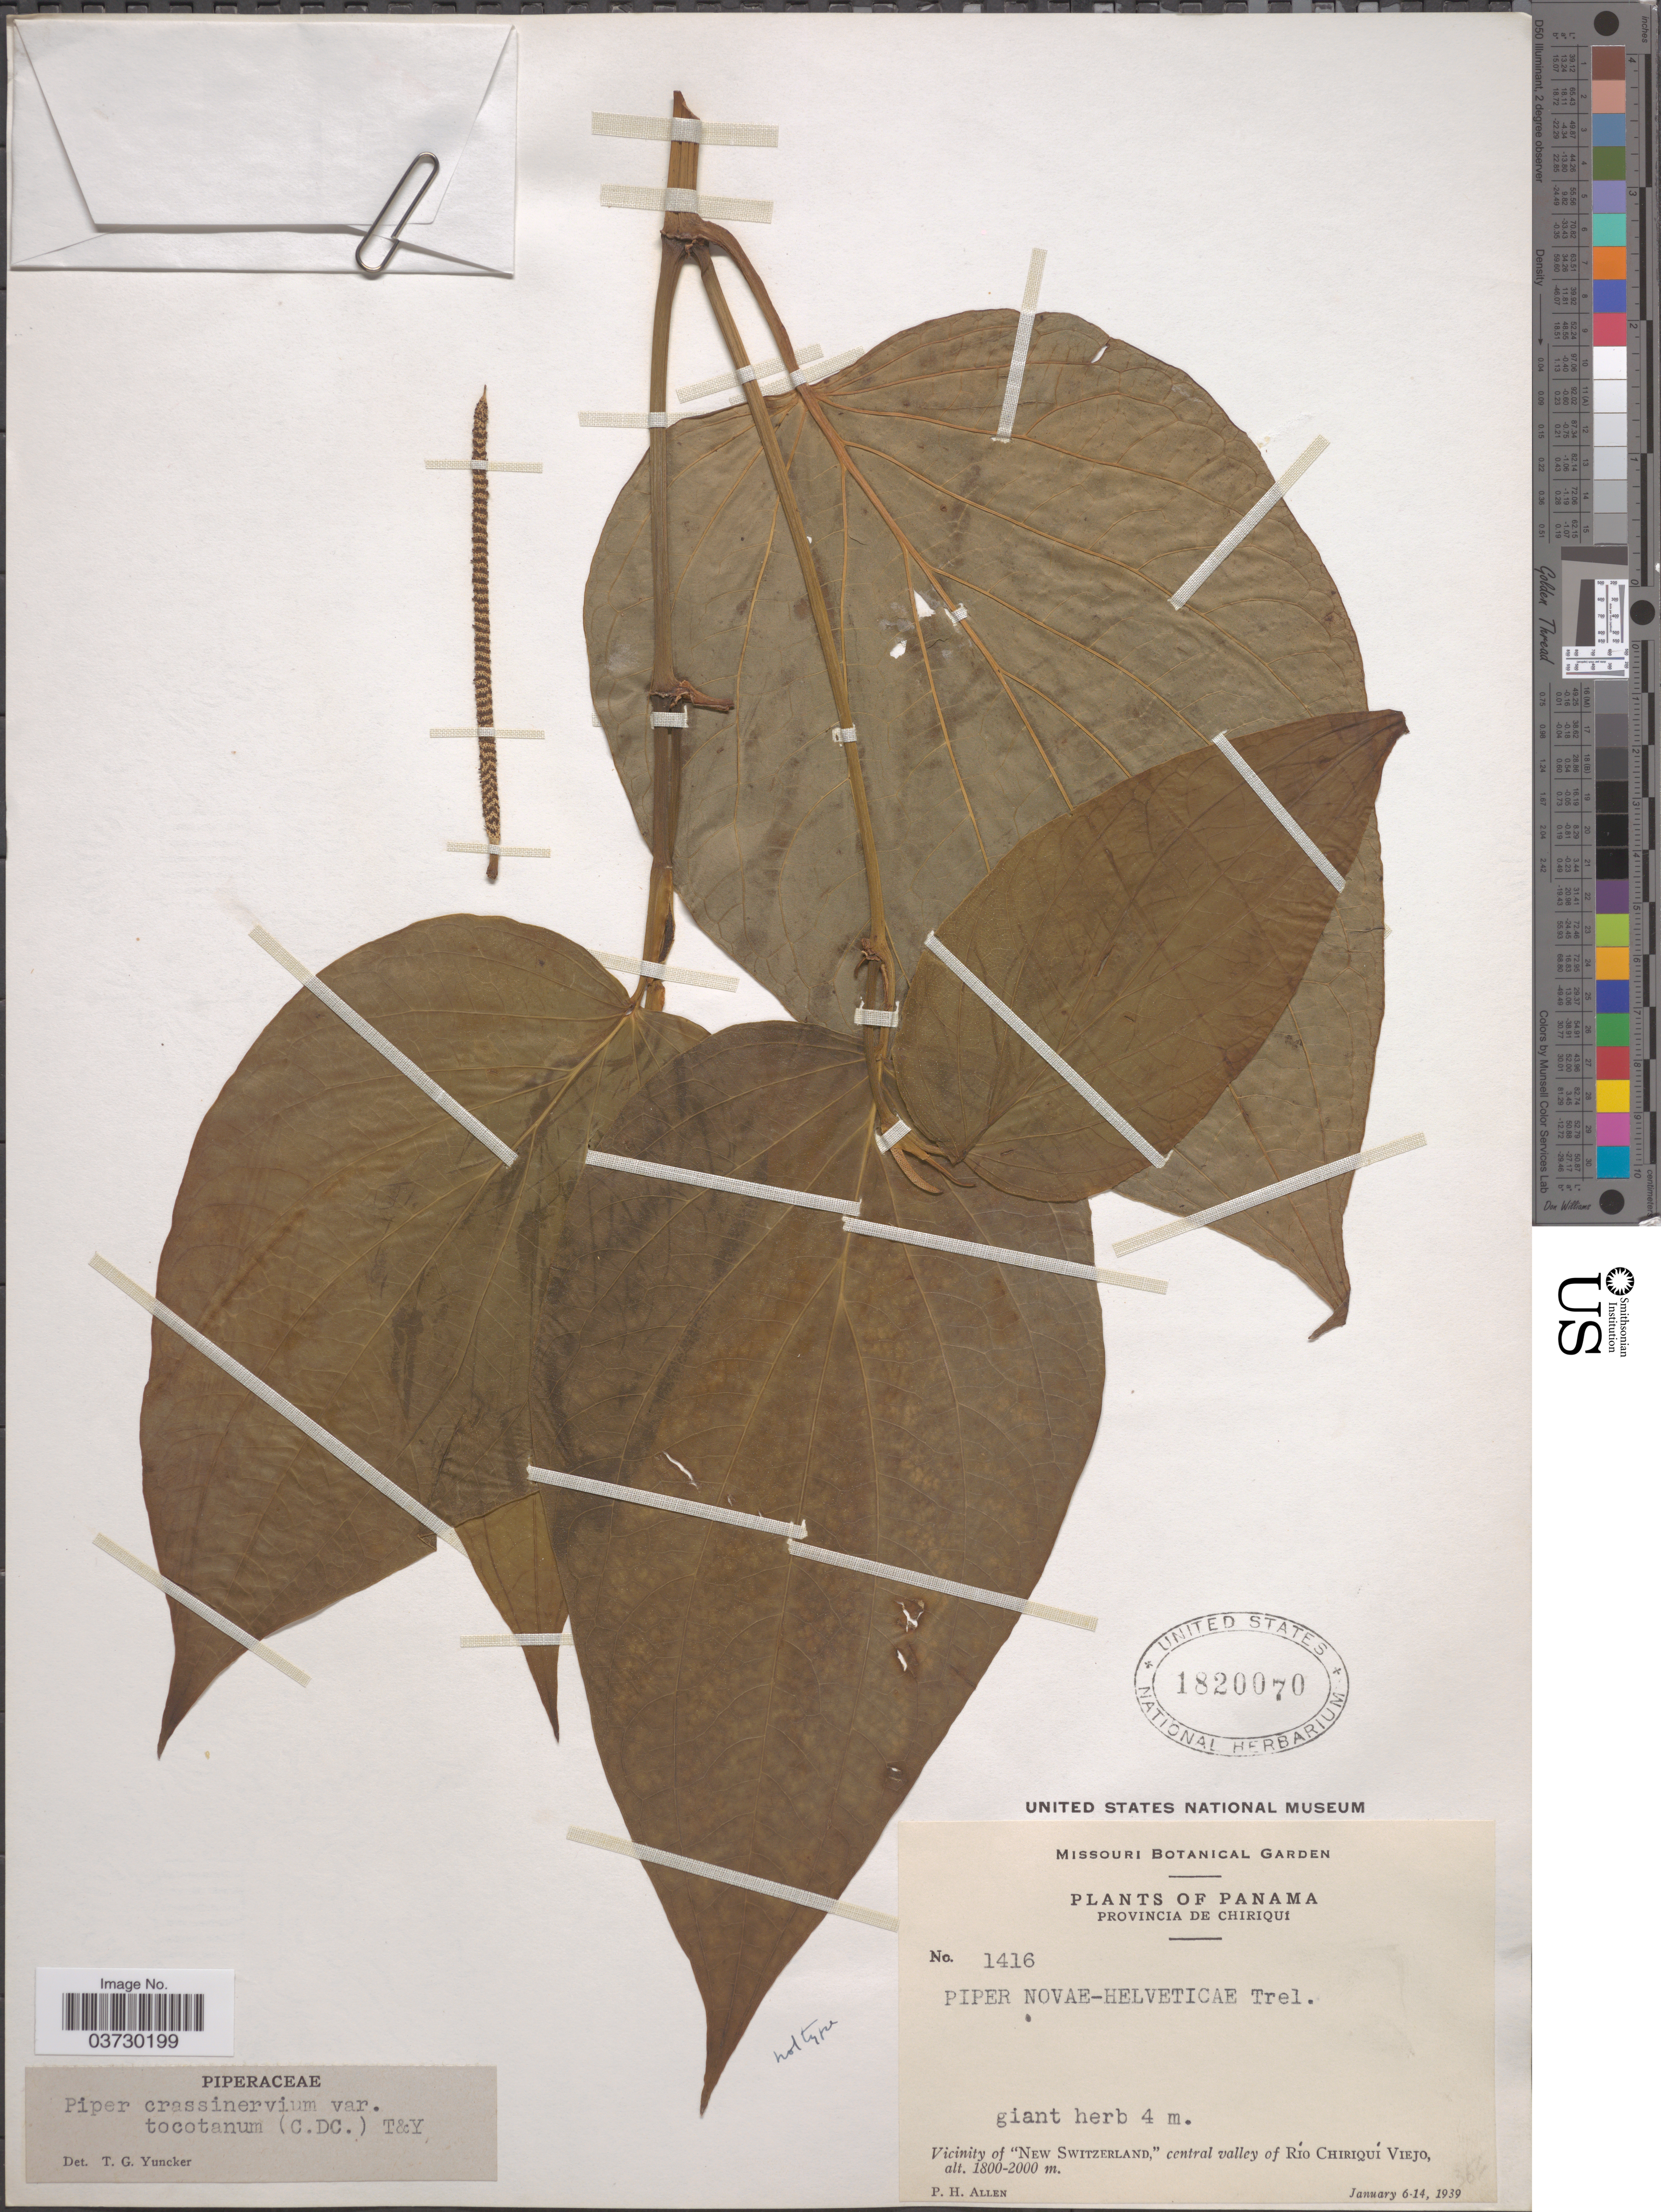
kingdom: Plantae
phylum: Tracheophyta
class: Magnoliopsida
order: Piperales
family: Piperaceae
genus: Piper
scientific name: Piper crassinervium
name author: Kunth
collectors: P. H. Allen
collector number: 1416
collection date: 1939-01-03/1939-01-14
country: Panama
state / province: Chiriqui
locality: Vicinity of "New Switzerland," central valley of Río Chiriquí Viejo.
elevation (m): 1800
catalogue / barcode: US 1820070